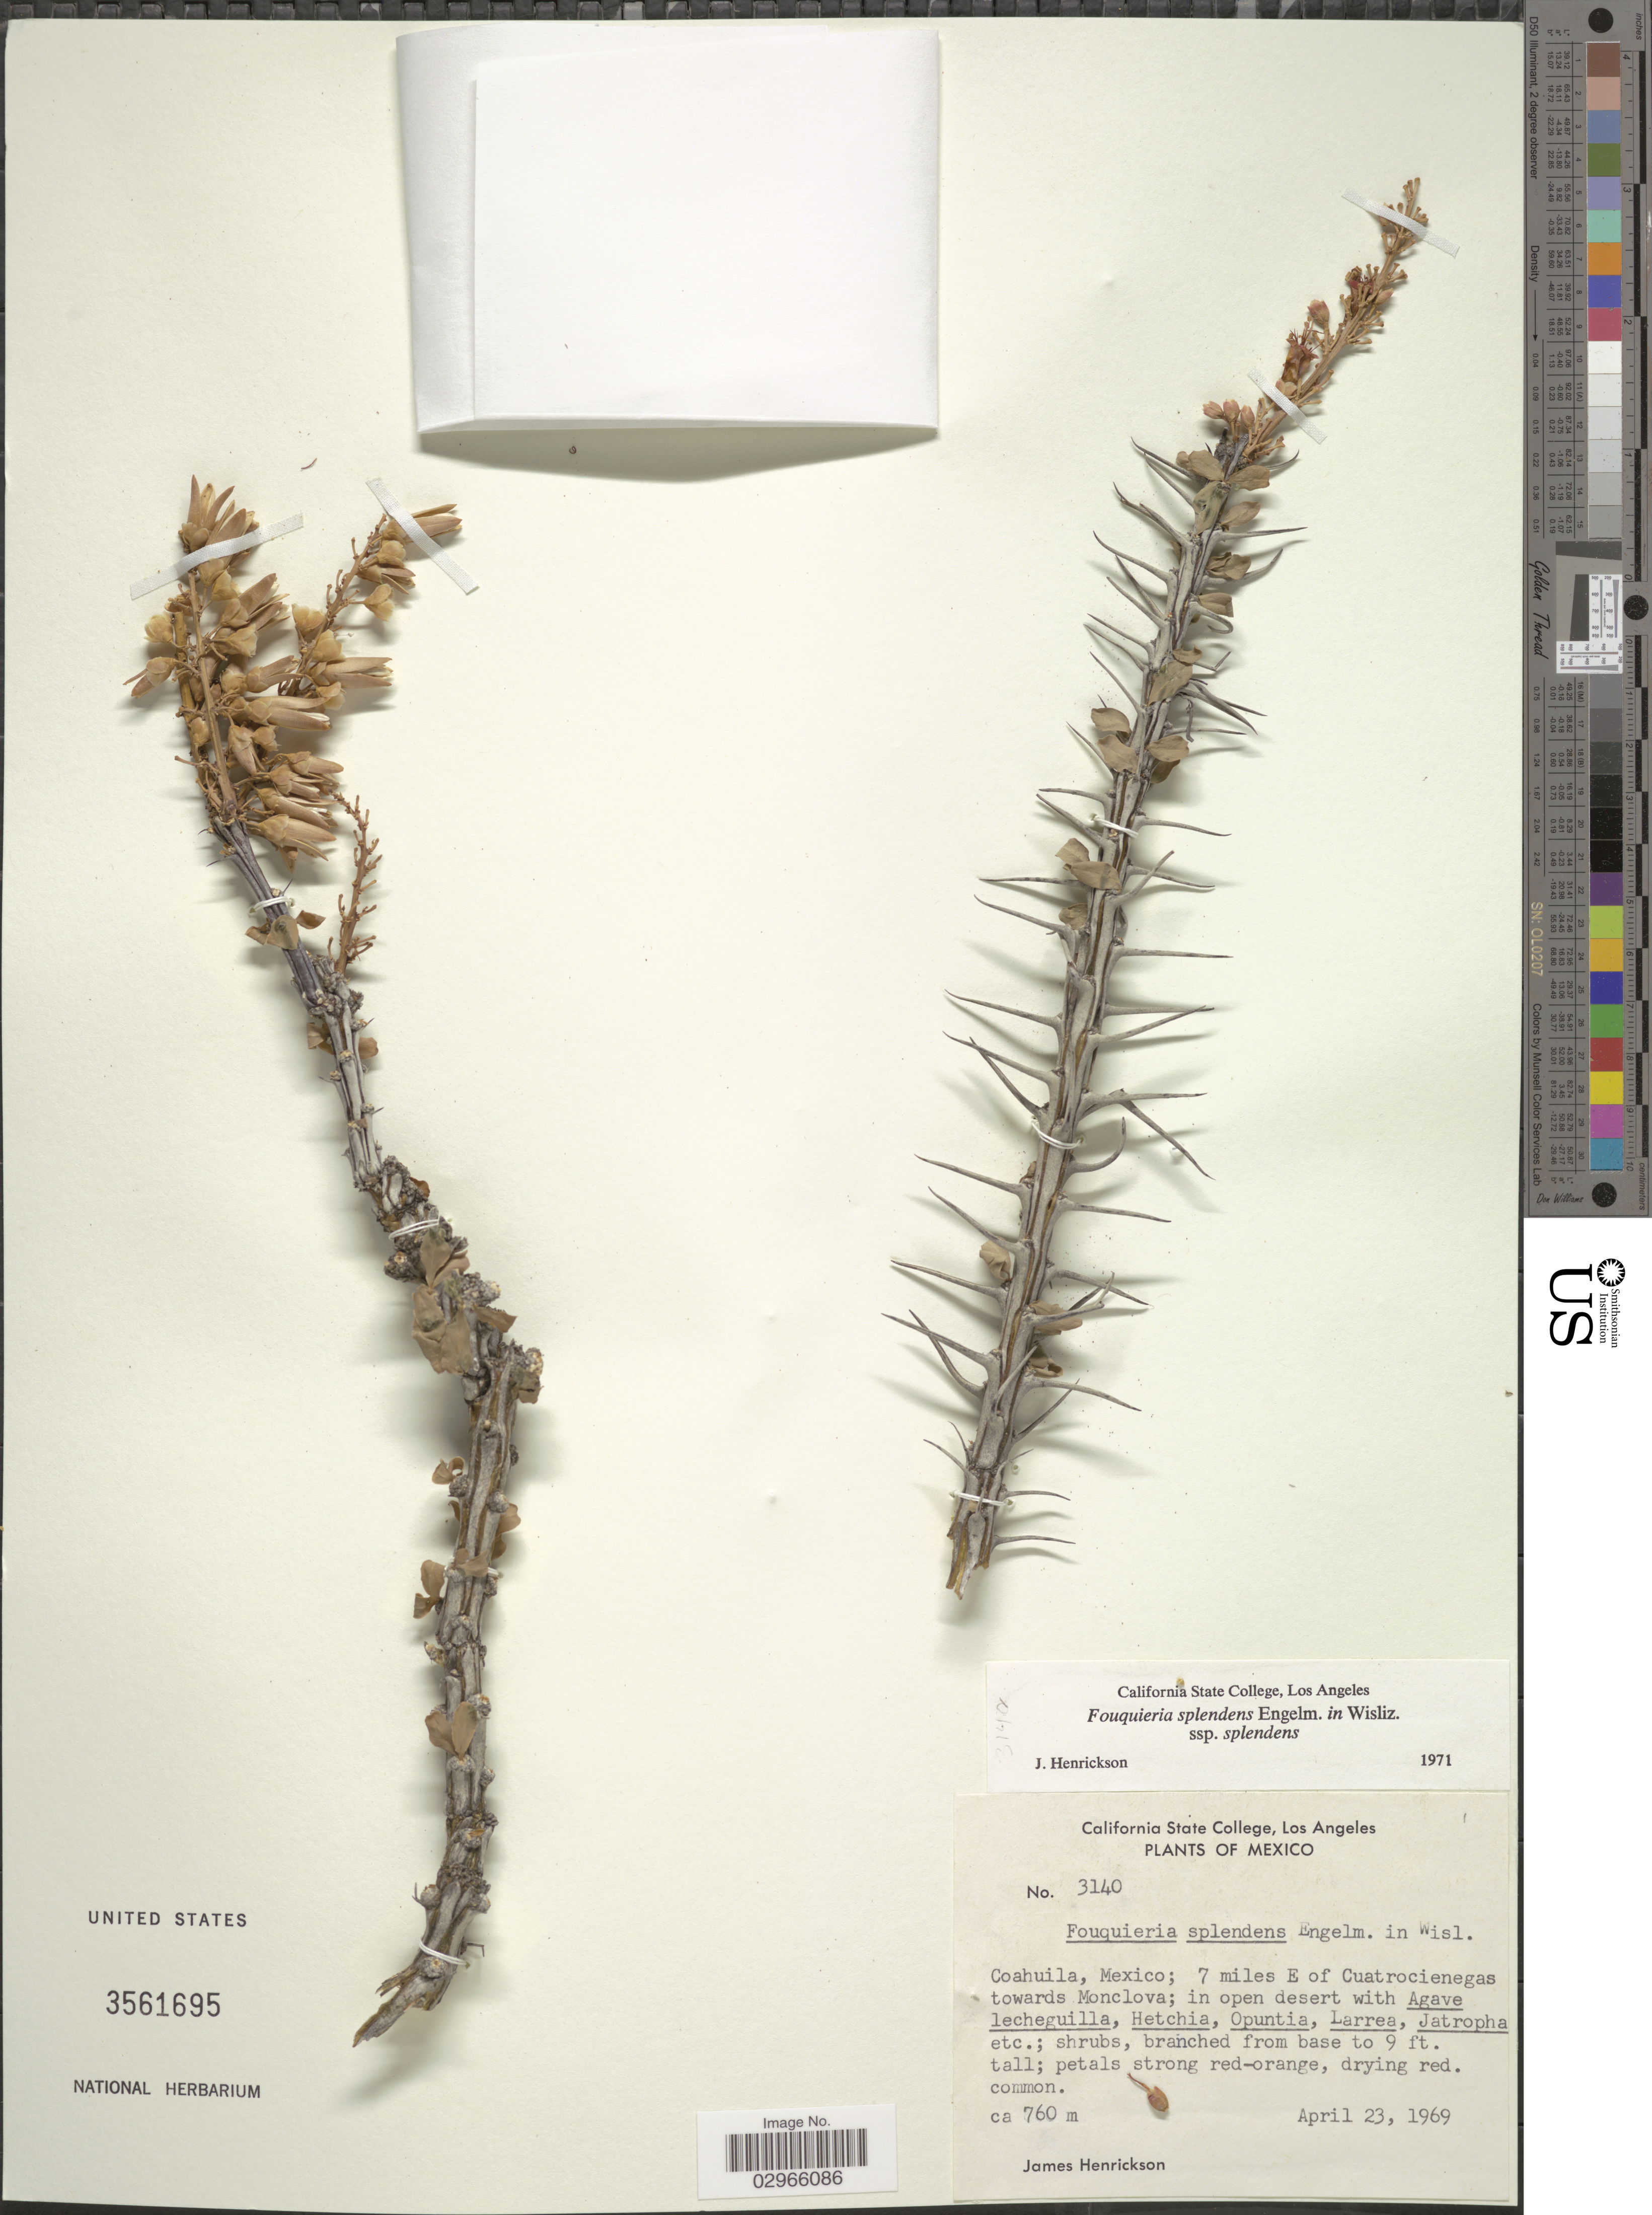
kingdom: Plantae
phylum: Tracheophyta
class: Magnoliopsida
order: Ericales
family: Fouquieriaceae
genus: Fouquieria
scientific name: Fouquieria splendens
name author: Engelm.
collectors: J. Henrickson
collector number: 3140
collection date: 1969-04-23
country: Mexico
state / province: Coahuila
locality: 7 miles E of Cuatrocienegas towards Monclova, in open desert.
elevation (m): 760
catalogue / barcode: US 3561695